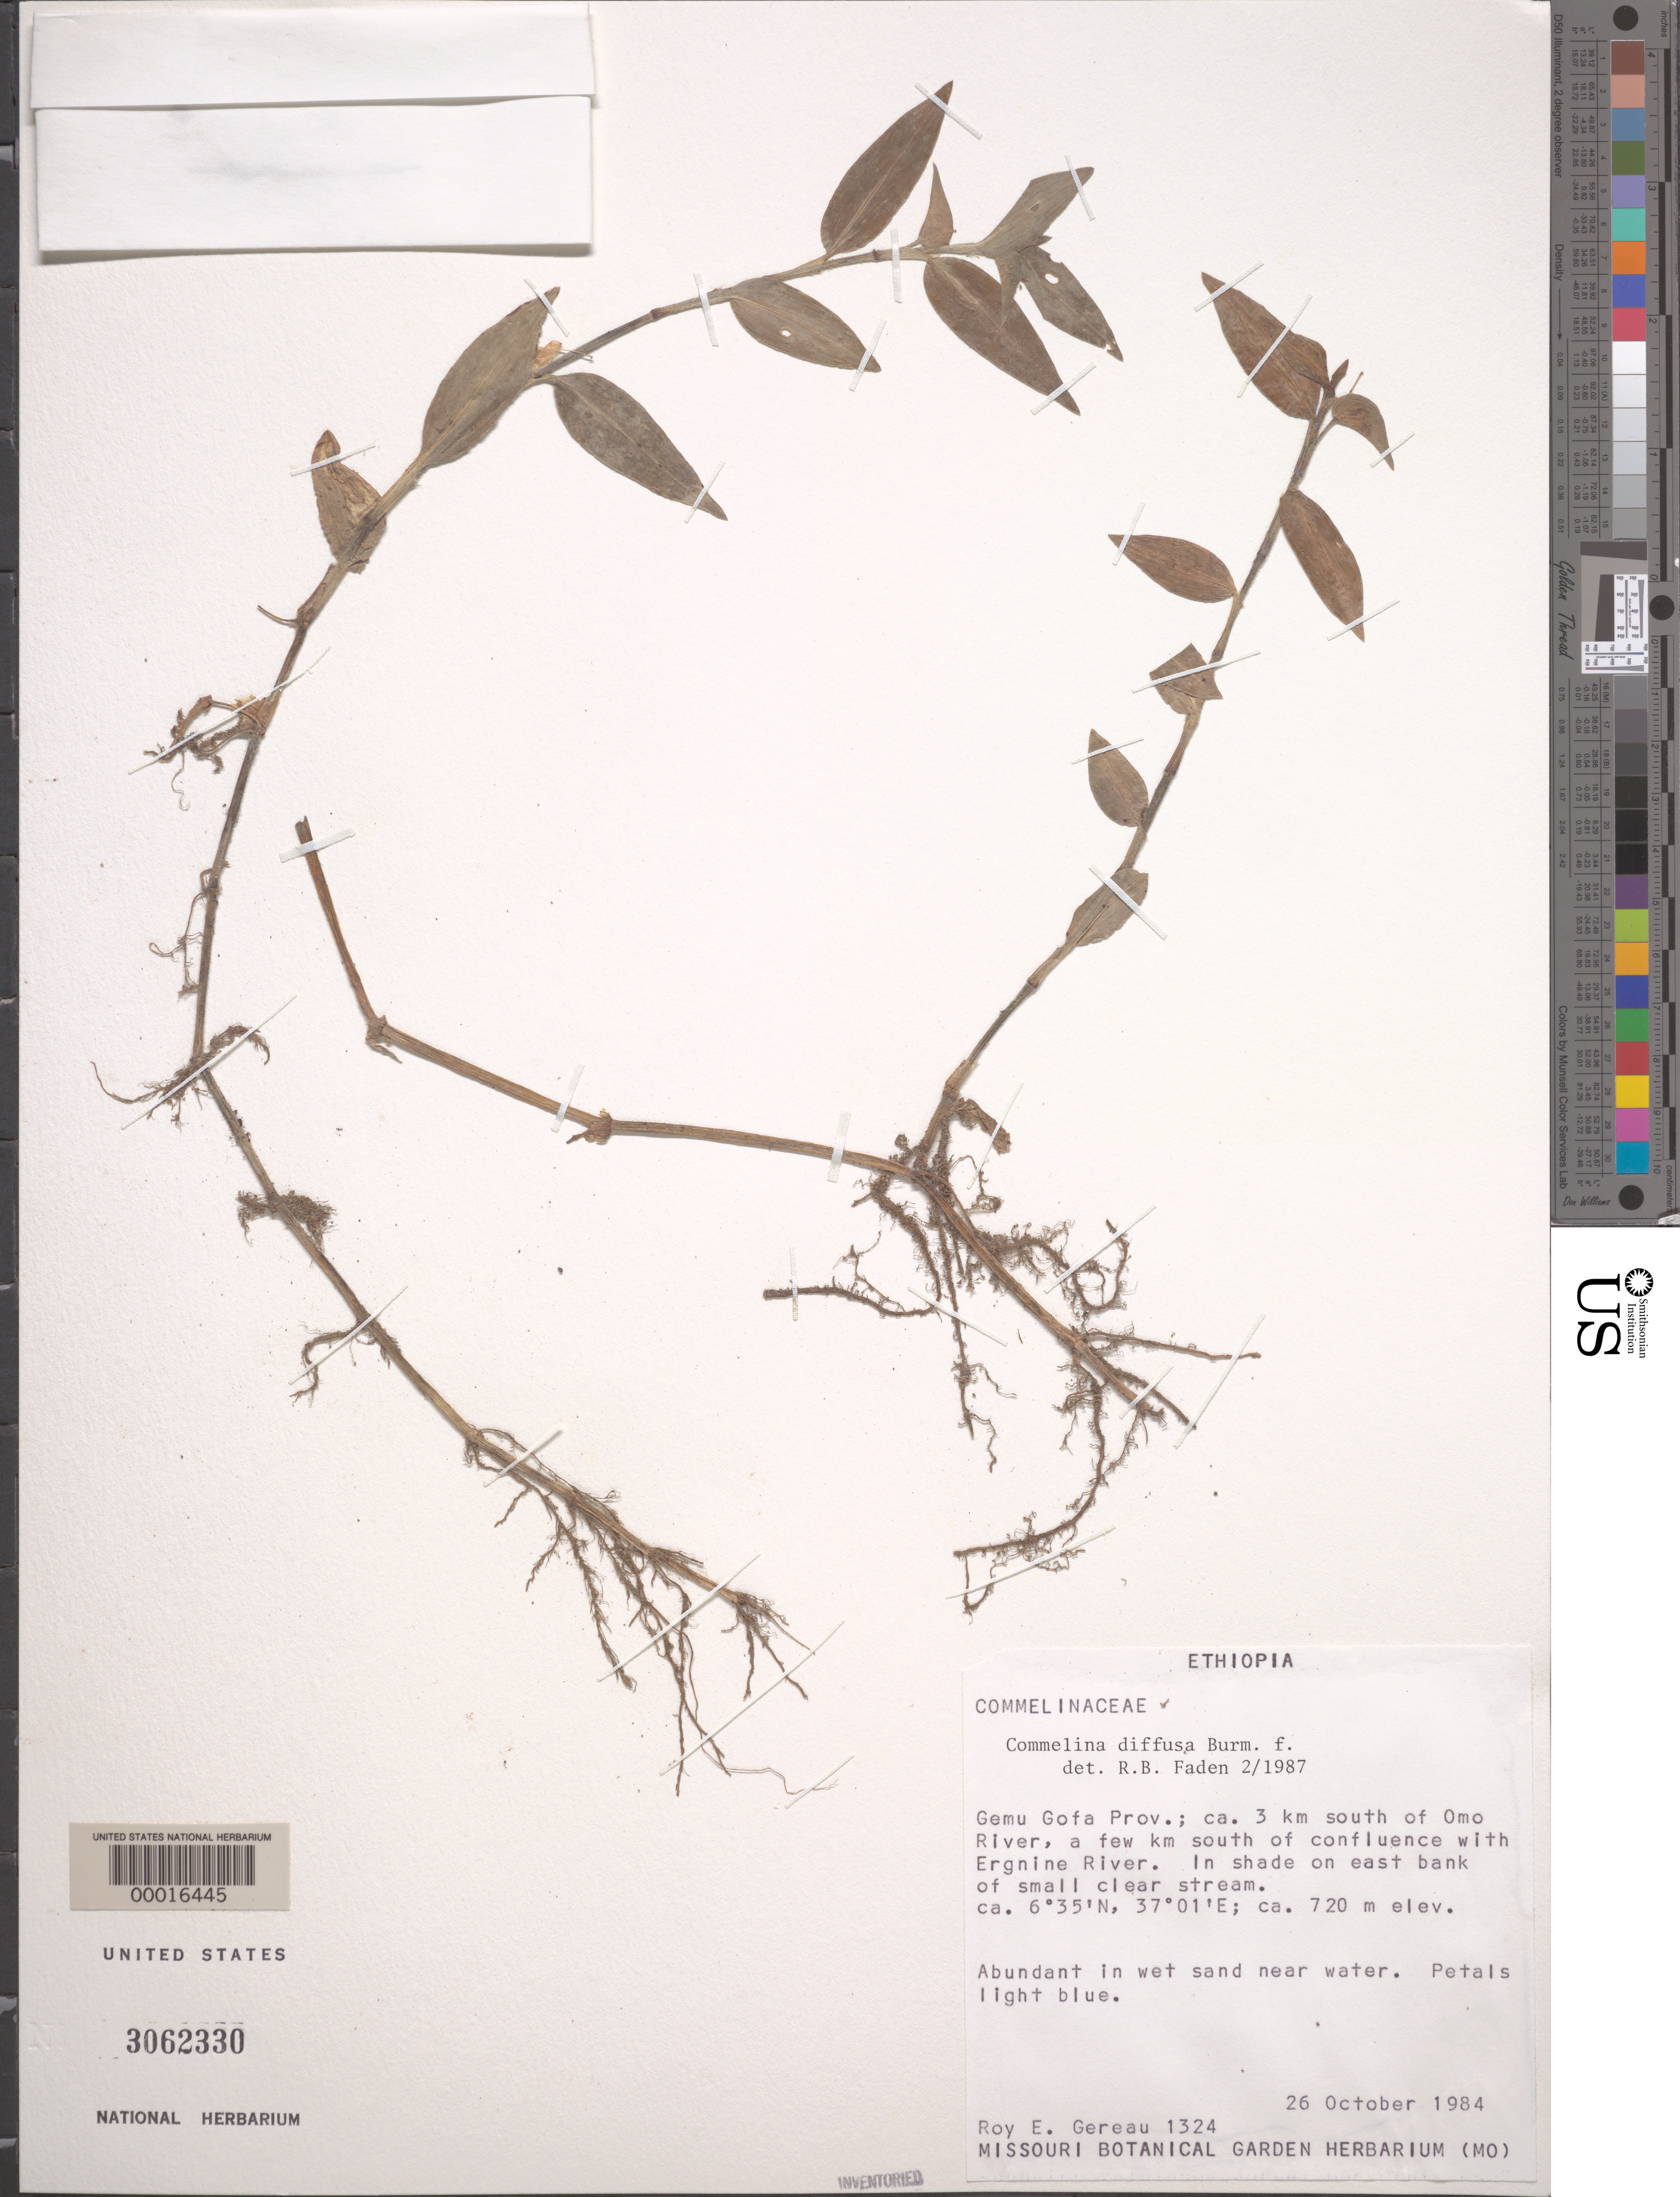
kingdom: Plantae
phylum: Tracheophyta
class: Liliopsida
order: Commelinales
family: Commelinaceae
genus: Commelina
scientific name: Commelina diffusa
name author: Burm. f.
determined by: Faden, Robert B., (US), Smithsonian Institution - National Museum of Natural History (UNITED STATES)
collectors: R. E. Gereau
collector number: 1324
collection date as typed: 26 Oct 1984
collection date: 1984-10-26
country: Ethiopia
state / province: Southern Nations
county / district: Gofa / Gamo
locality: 3 km s of omo river, s of confluence w ergnine river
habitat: Shaded east streambank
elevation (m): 720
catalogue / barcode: US 3062330